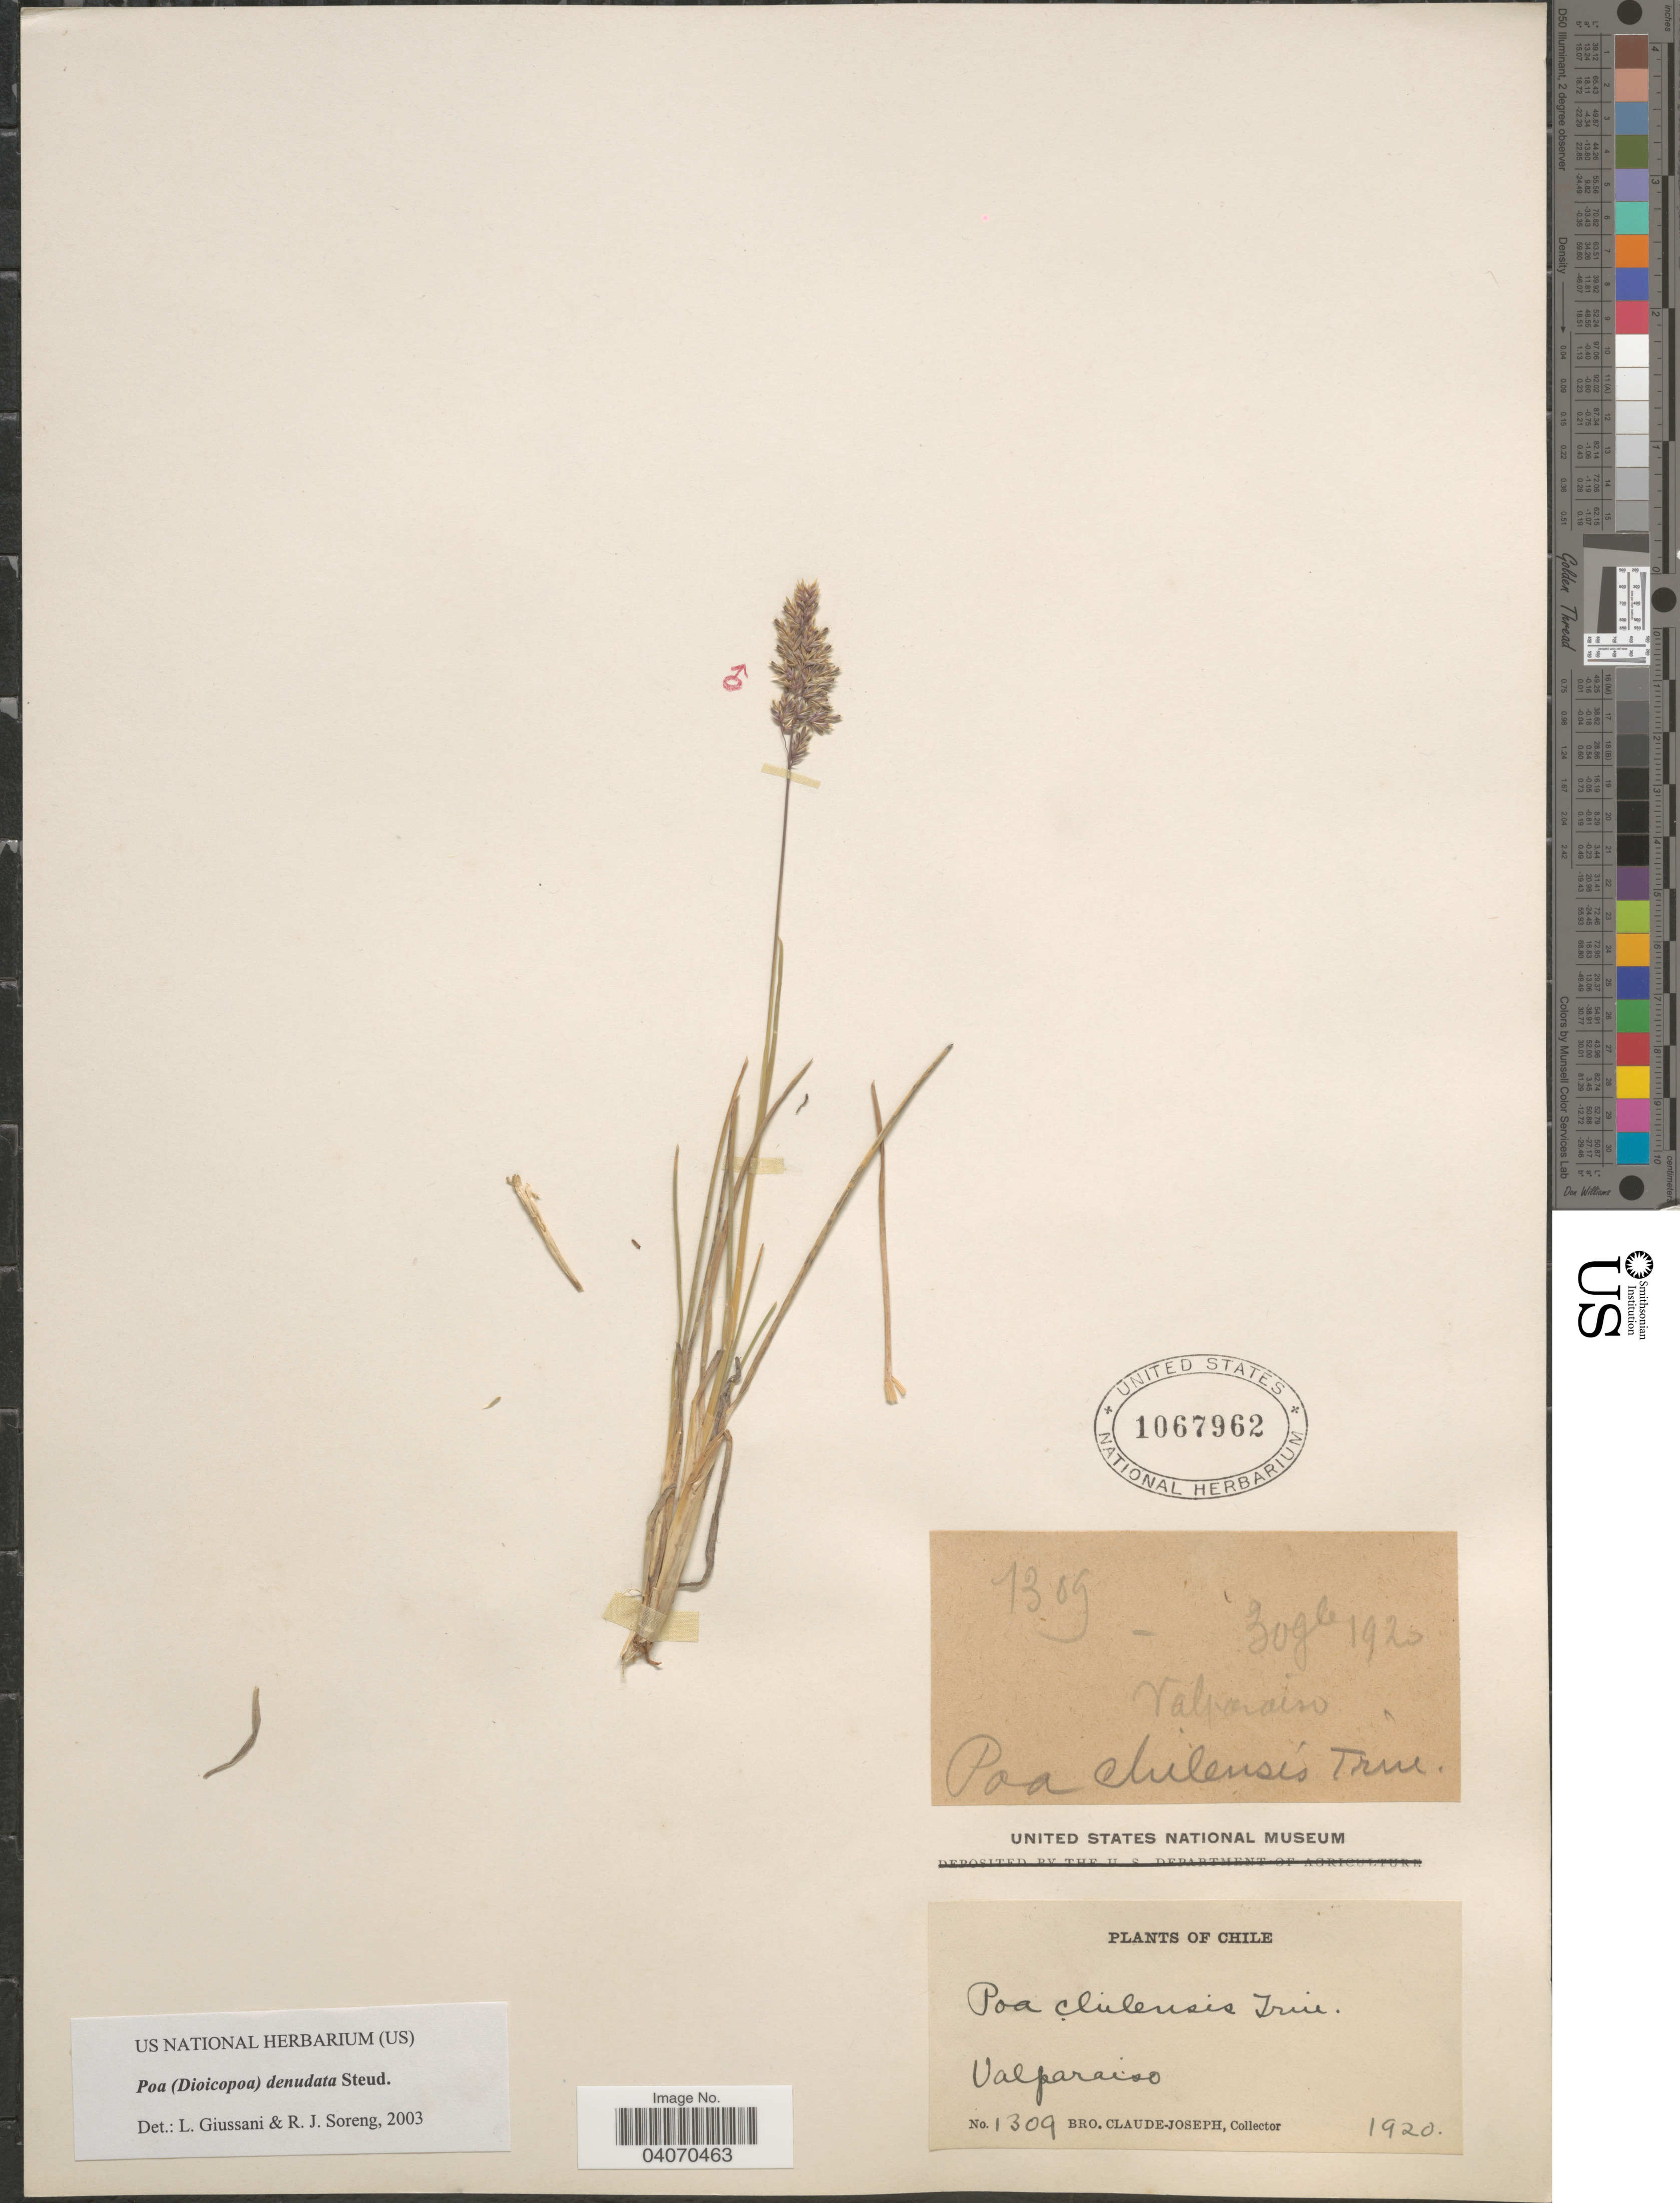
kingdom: Plantae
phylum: Tracheophyta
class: Liliopsida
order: Poales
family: Poaceae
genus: Poa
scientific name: Poa denudata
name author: Steud.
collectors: Bro. Claude-Joseph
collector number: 1309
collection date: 1920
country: Chile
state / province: Valparaíso (V)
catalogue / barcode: US 1067962